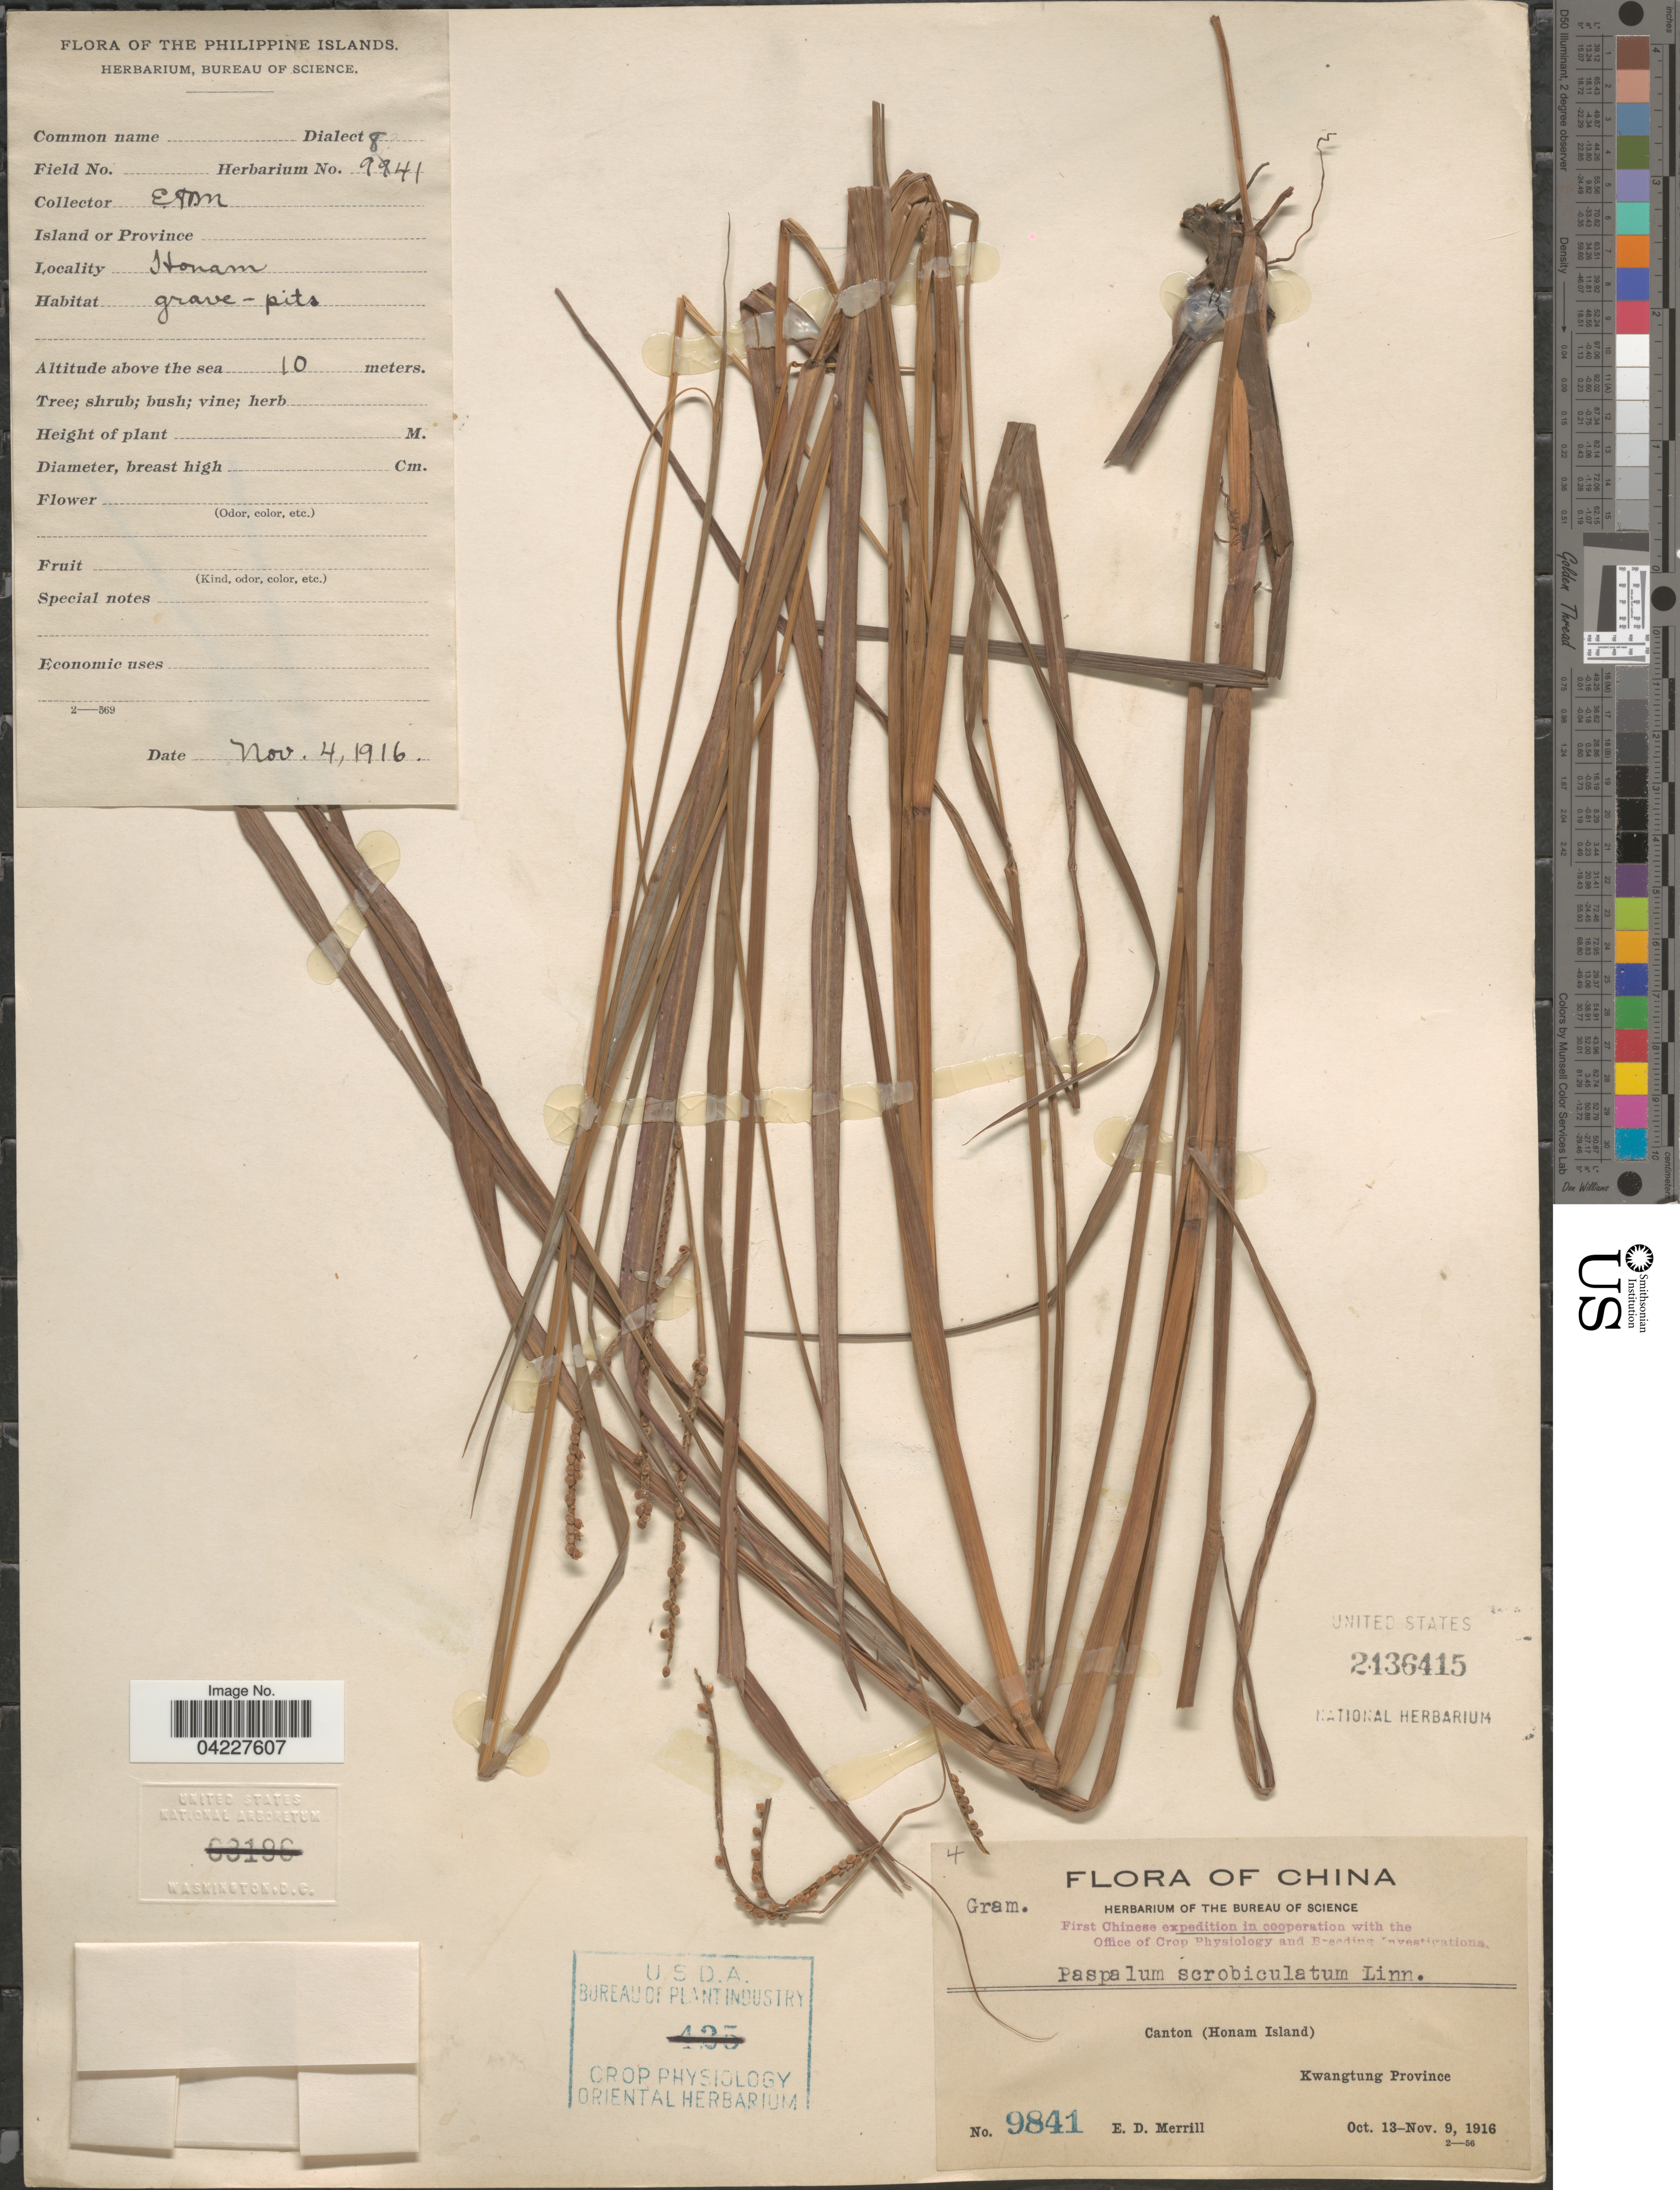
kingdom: Plantae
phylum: Tracheophyta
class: Liliopsida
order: Poales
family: Poaceae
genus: Paspalum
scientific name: Paspalum scrobiculatum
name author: L.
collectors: E. D. Merrill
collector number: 9841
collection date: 1916-11-04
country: China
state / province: Guangdong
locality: First Chinese expedition. Canton (Honam Island). Kwangtung Province.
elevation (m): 10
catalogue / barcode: US 2436415